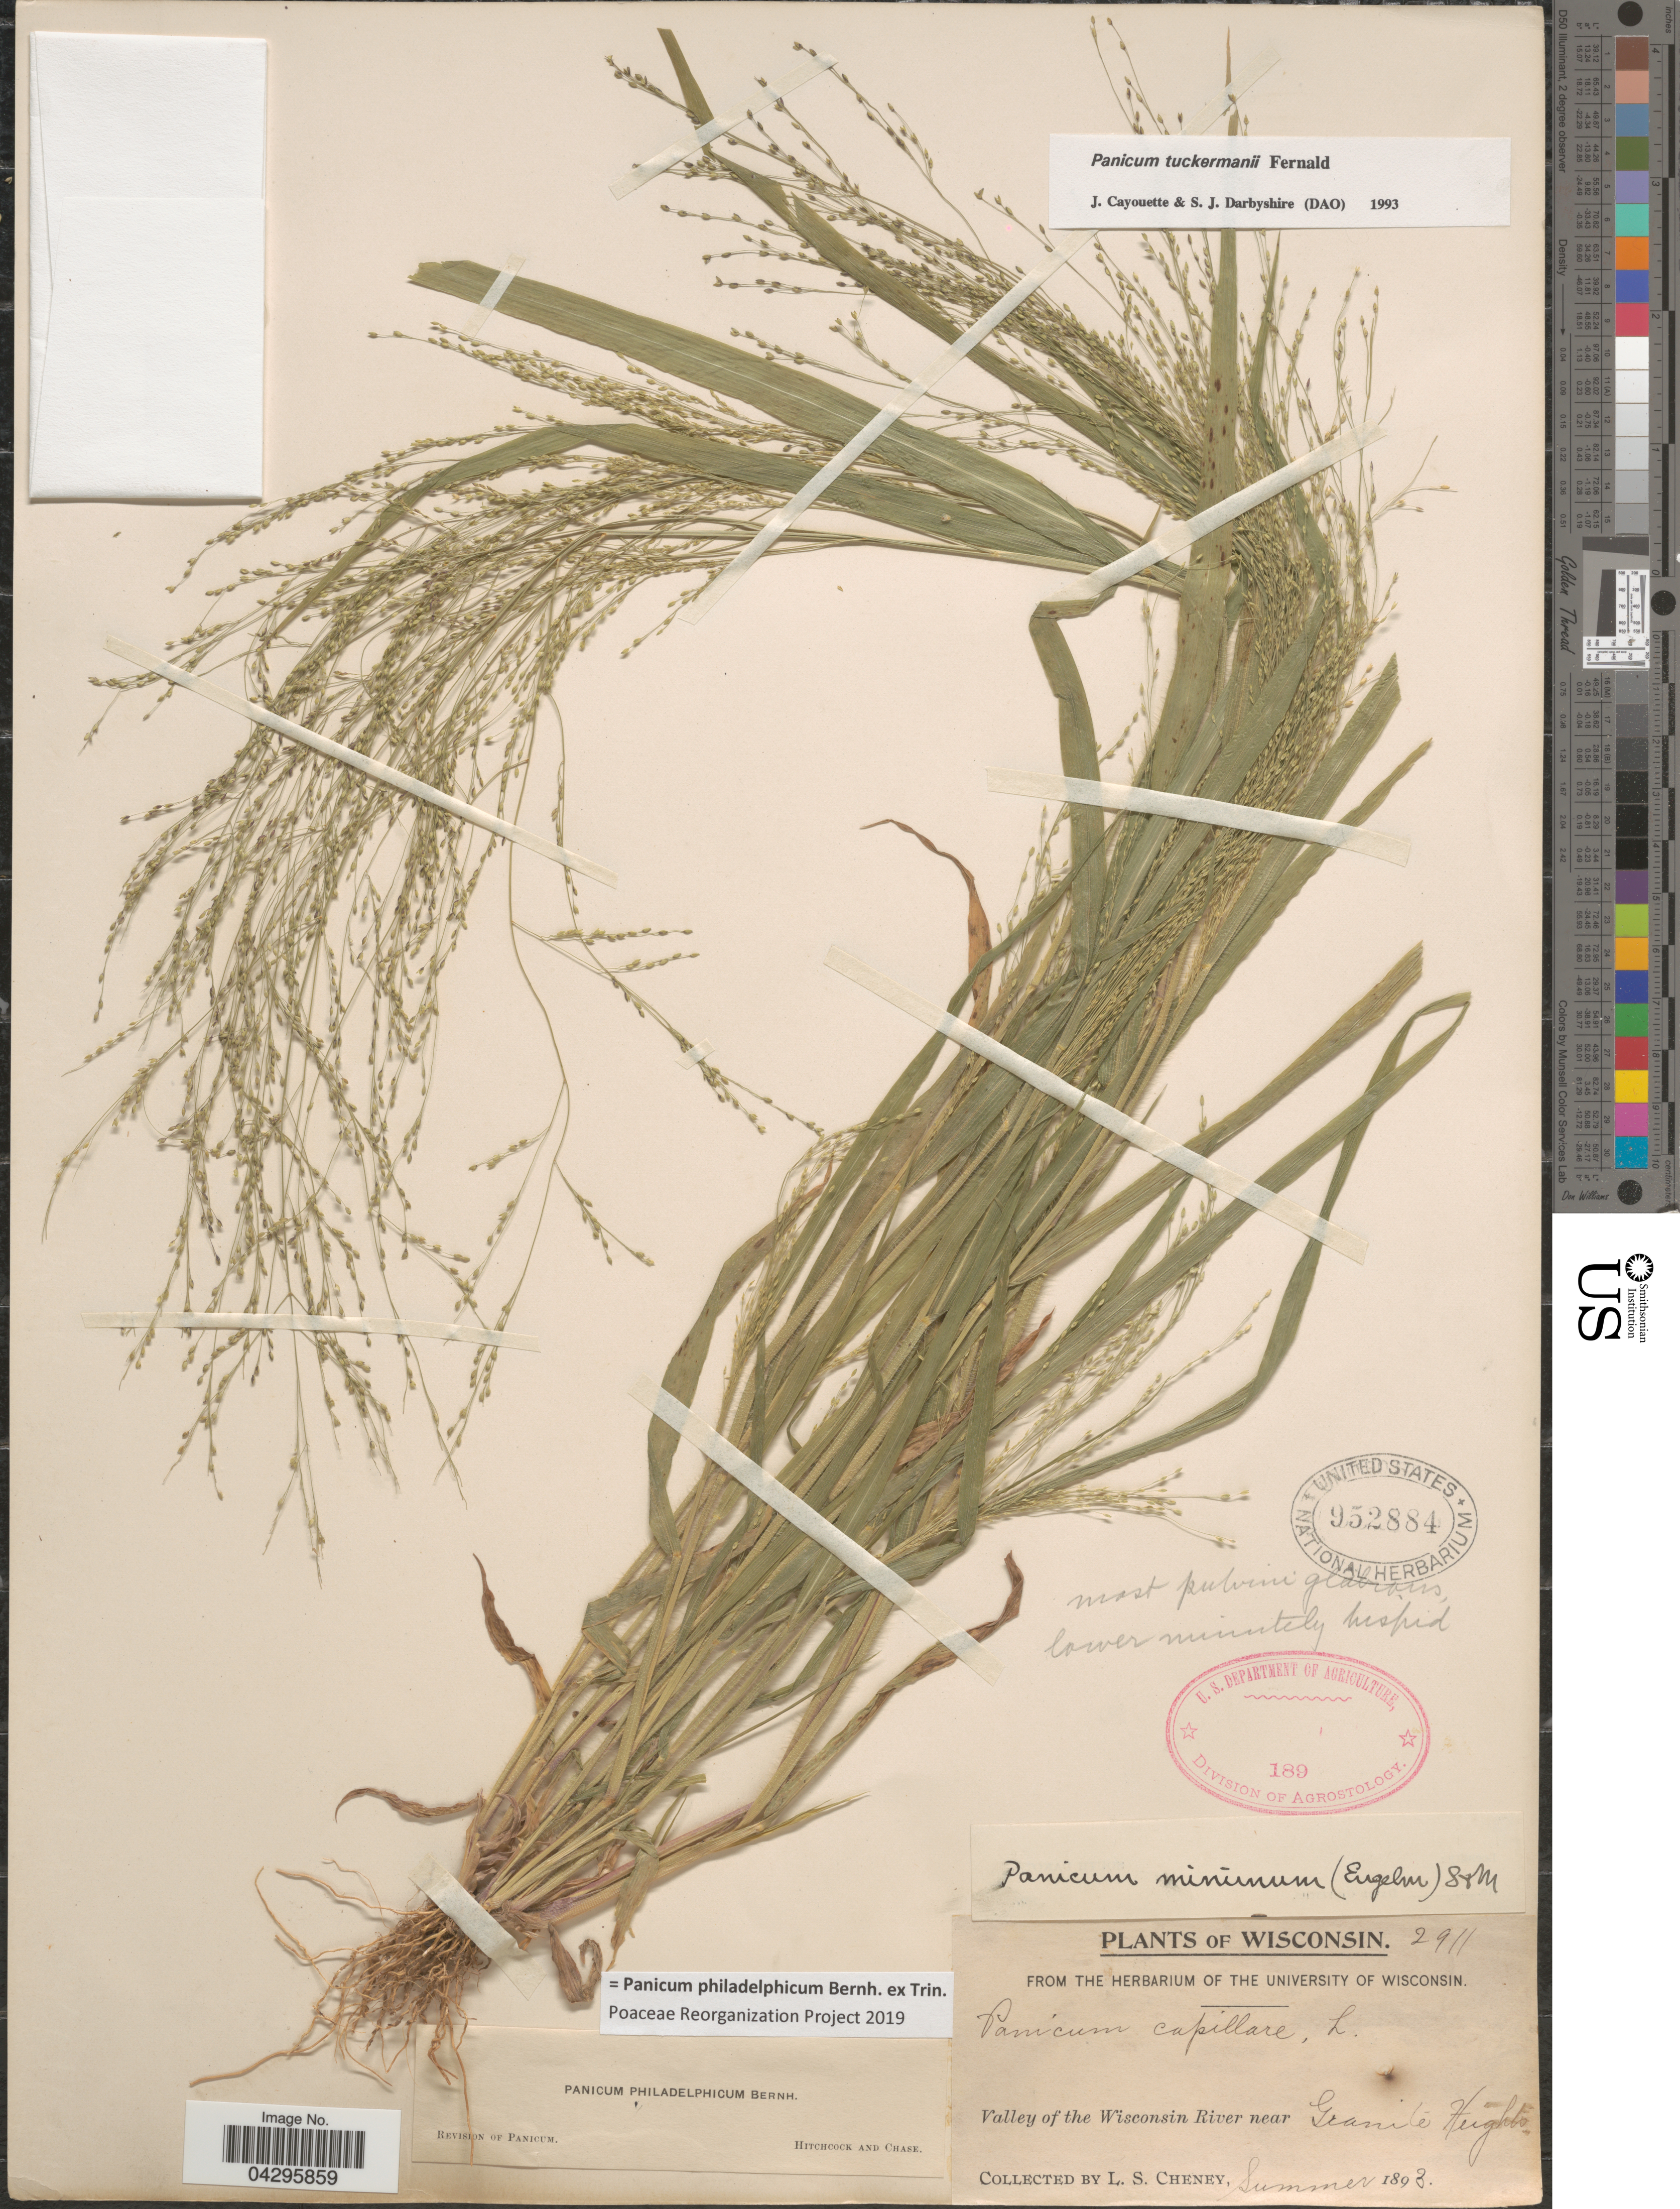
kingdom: Plantae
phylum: Tracheophyta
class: Liliopsida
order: Poales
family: Poaceae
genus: Panicum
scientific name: Panicum philadelphicum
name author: Bernh. ex Trin.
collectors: L. Cheney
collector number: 2911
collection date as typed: Summer 1893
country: United States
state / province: Wisconsin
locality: Valley of the Wisconsin River near Granite Heights.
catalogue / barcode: US 952884